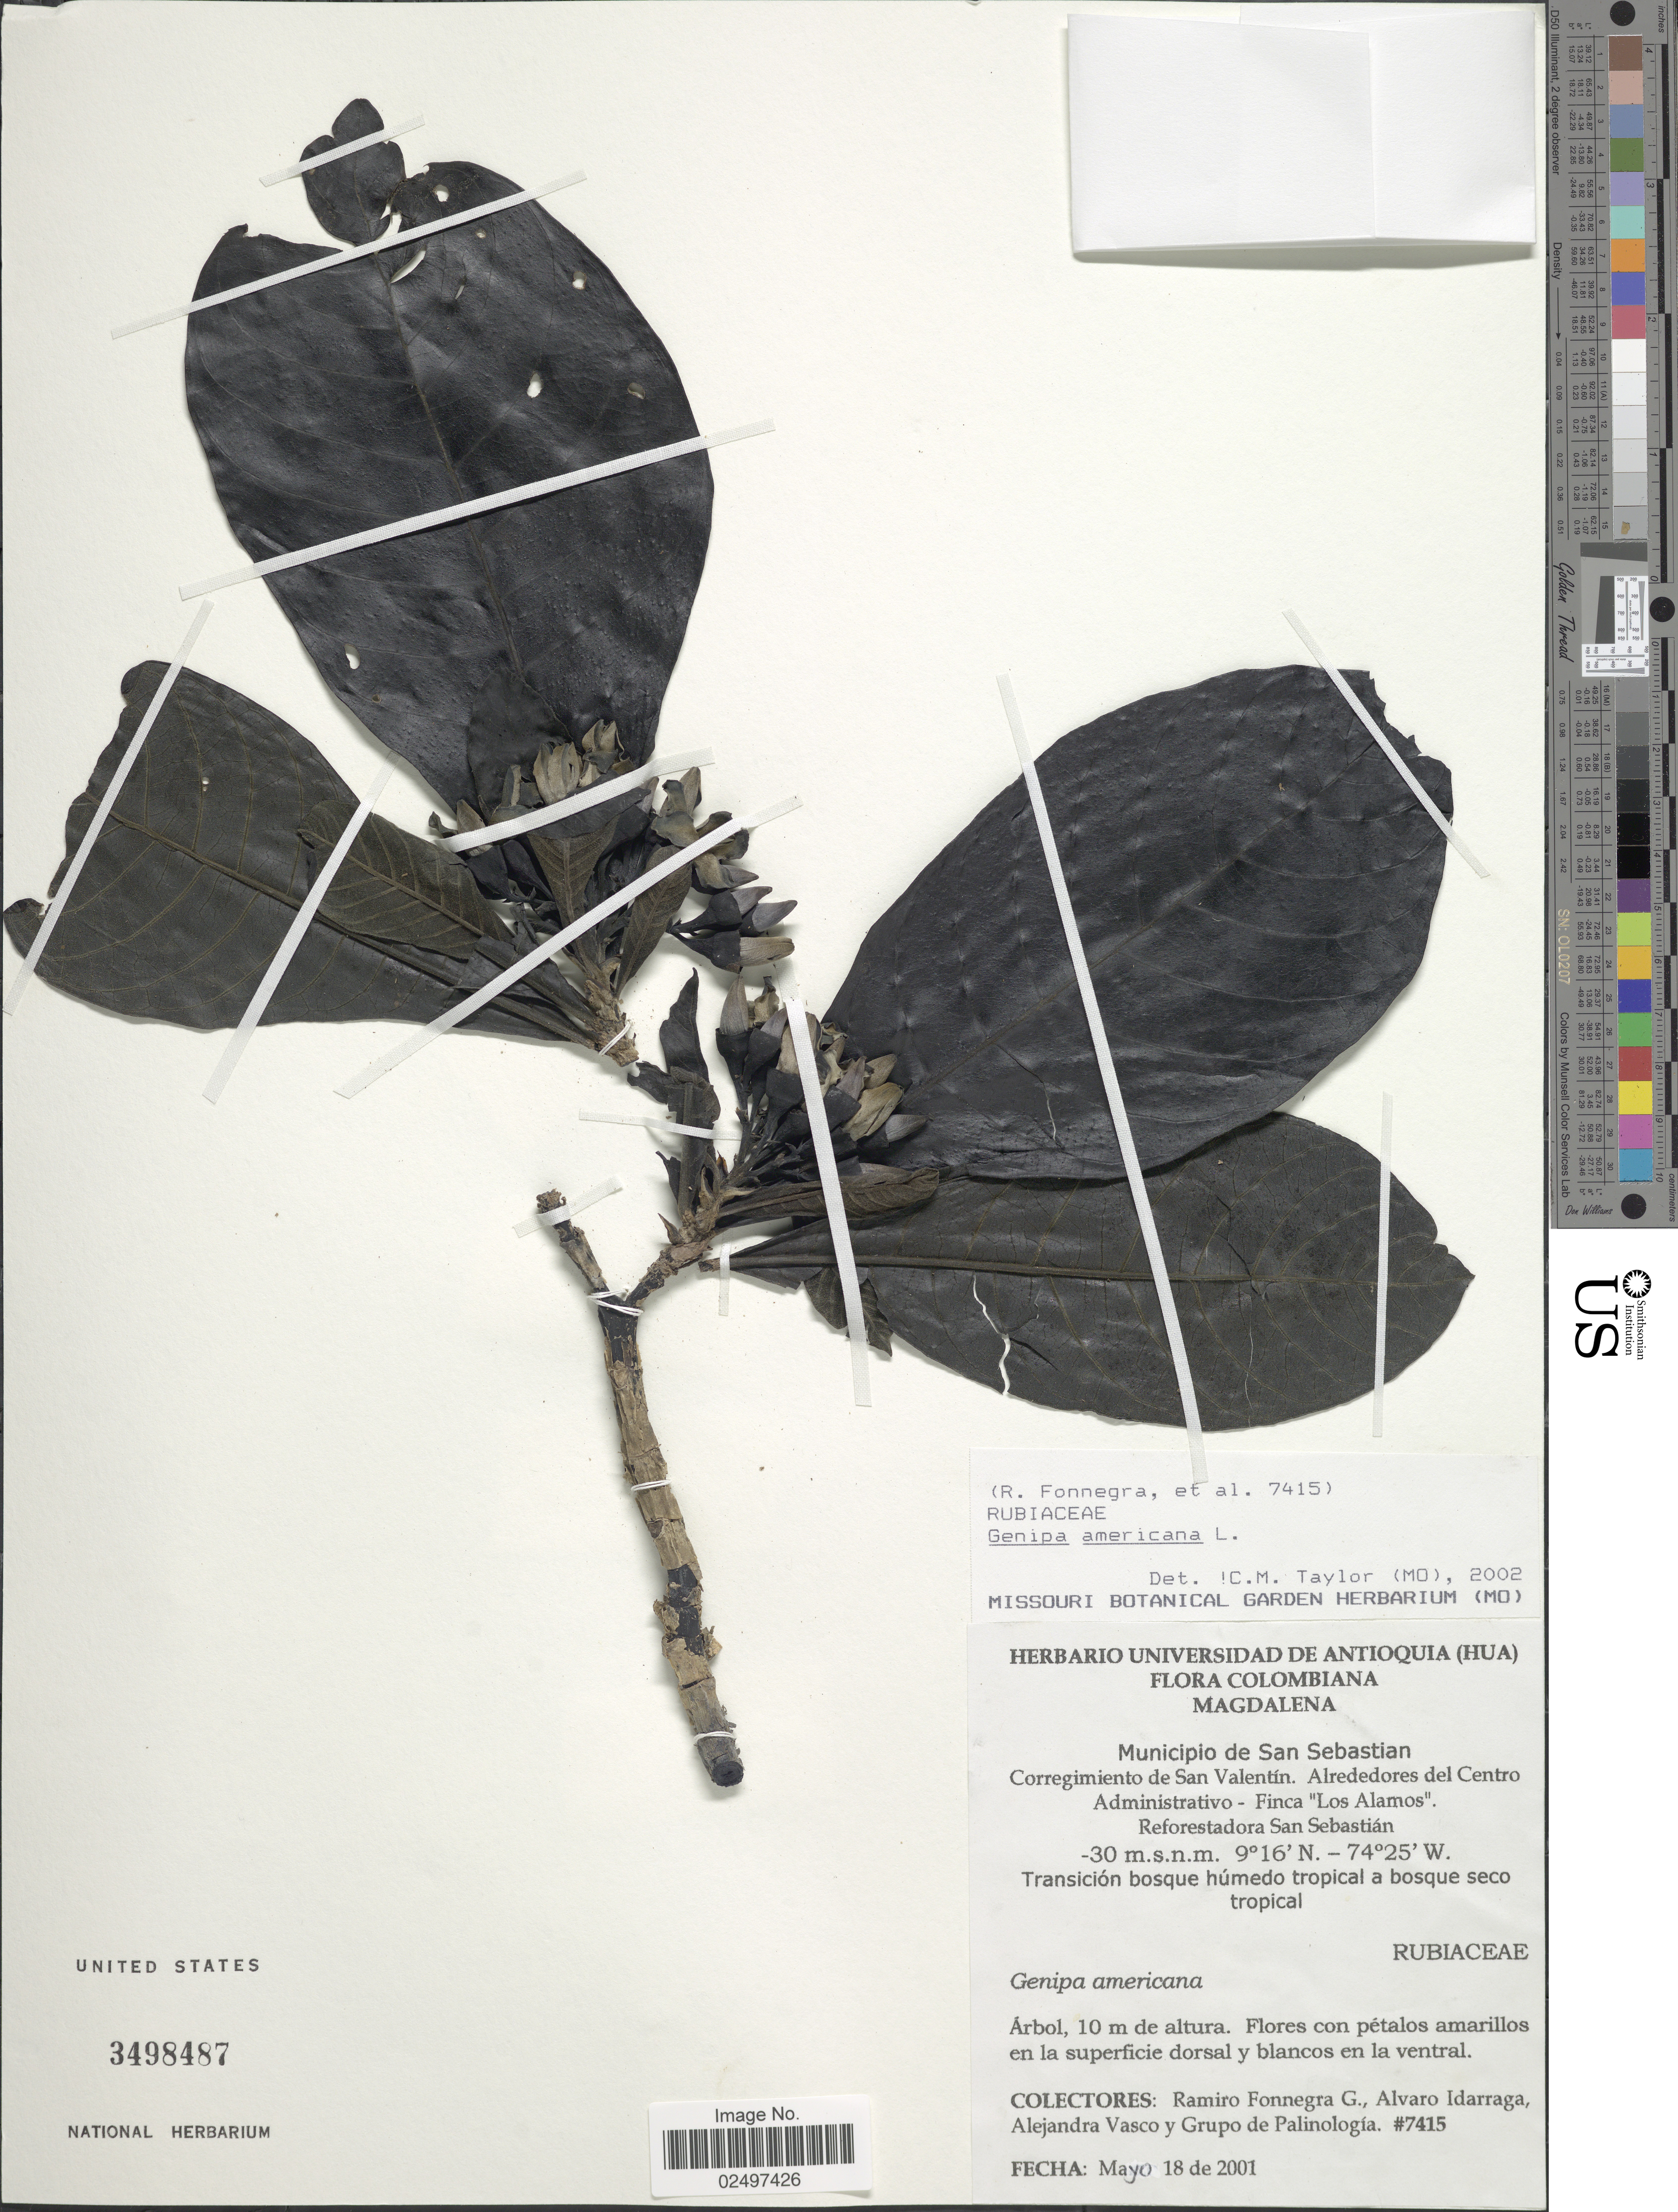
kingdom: Plantae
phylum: Tracheophyta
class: Magnoliopsida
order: Gentianales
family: Rubiaceae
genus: Genipa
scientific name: Genipa americana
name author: L.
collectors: R. Fonnegra G., Á. Idárraga-Piedrahita, A. Vasco & Curso de Palinologia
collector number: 7415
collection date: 2001-05-18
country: Colombia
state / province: Magdalena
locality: Municipio de San Sebastian. Corregimiento de San Valentin. Alrededores del Centro Administrativo- Finca "Los Alamos". Reforestadora San Sebastian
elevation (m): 30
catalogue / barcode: US 3498487